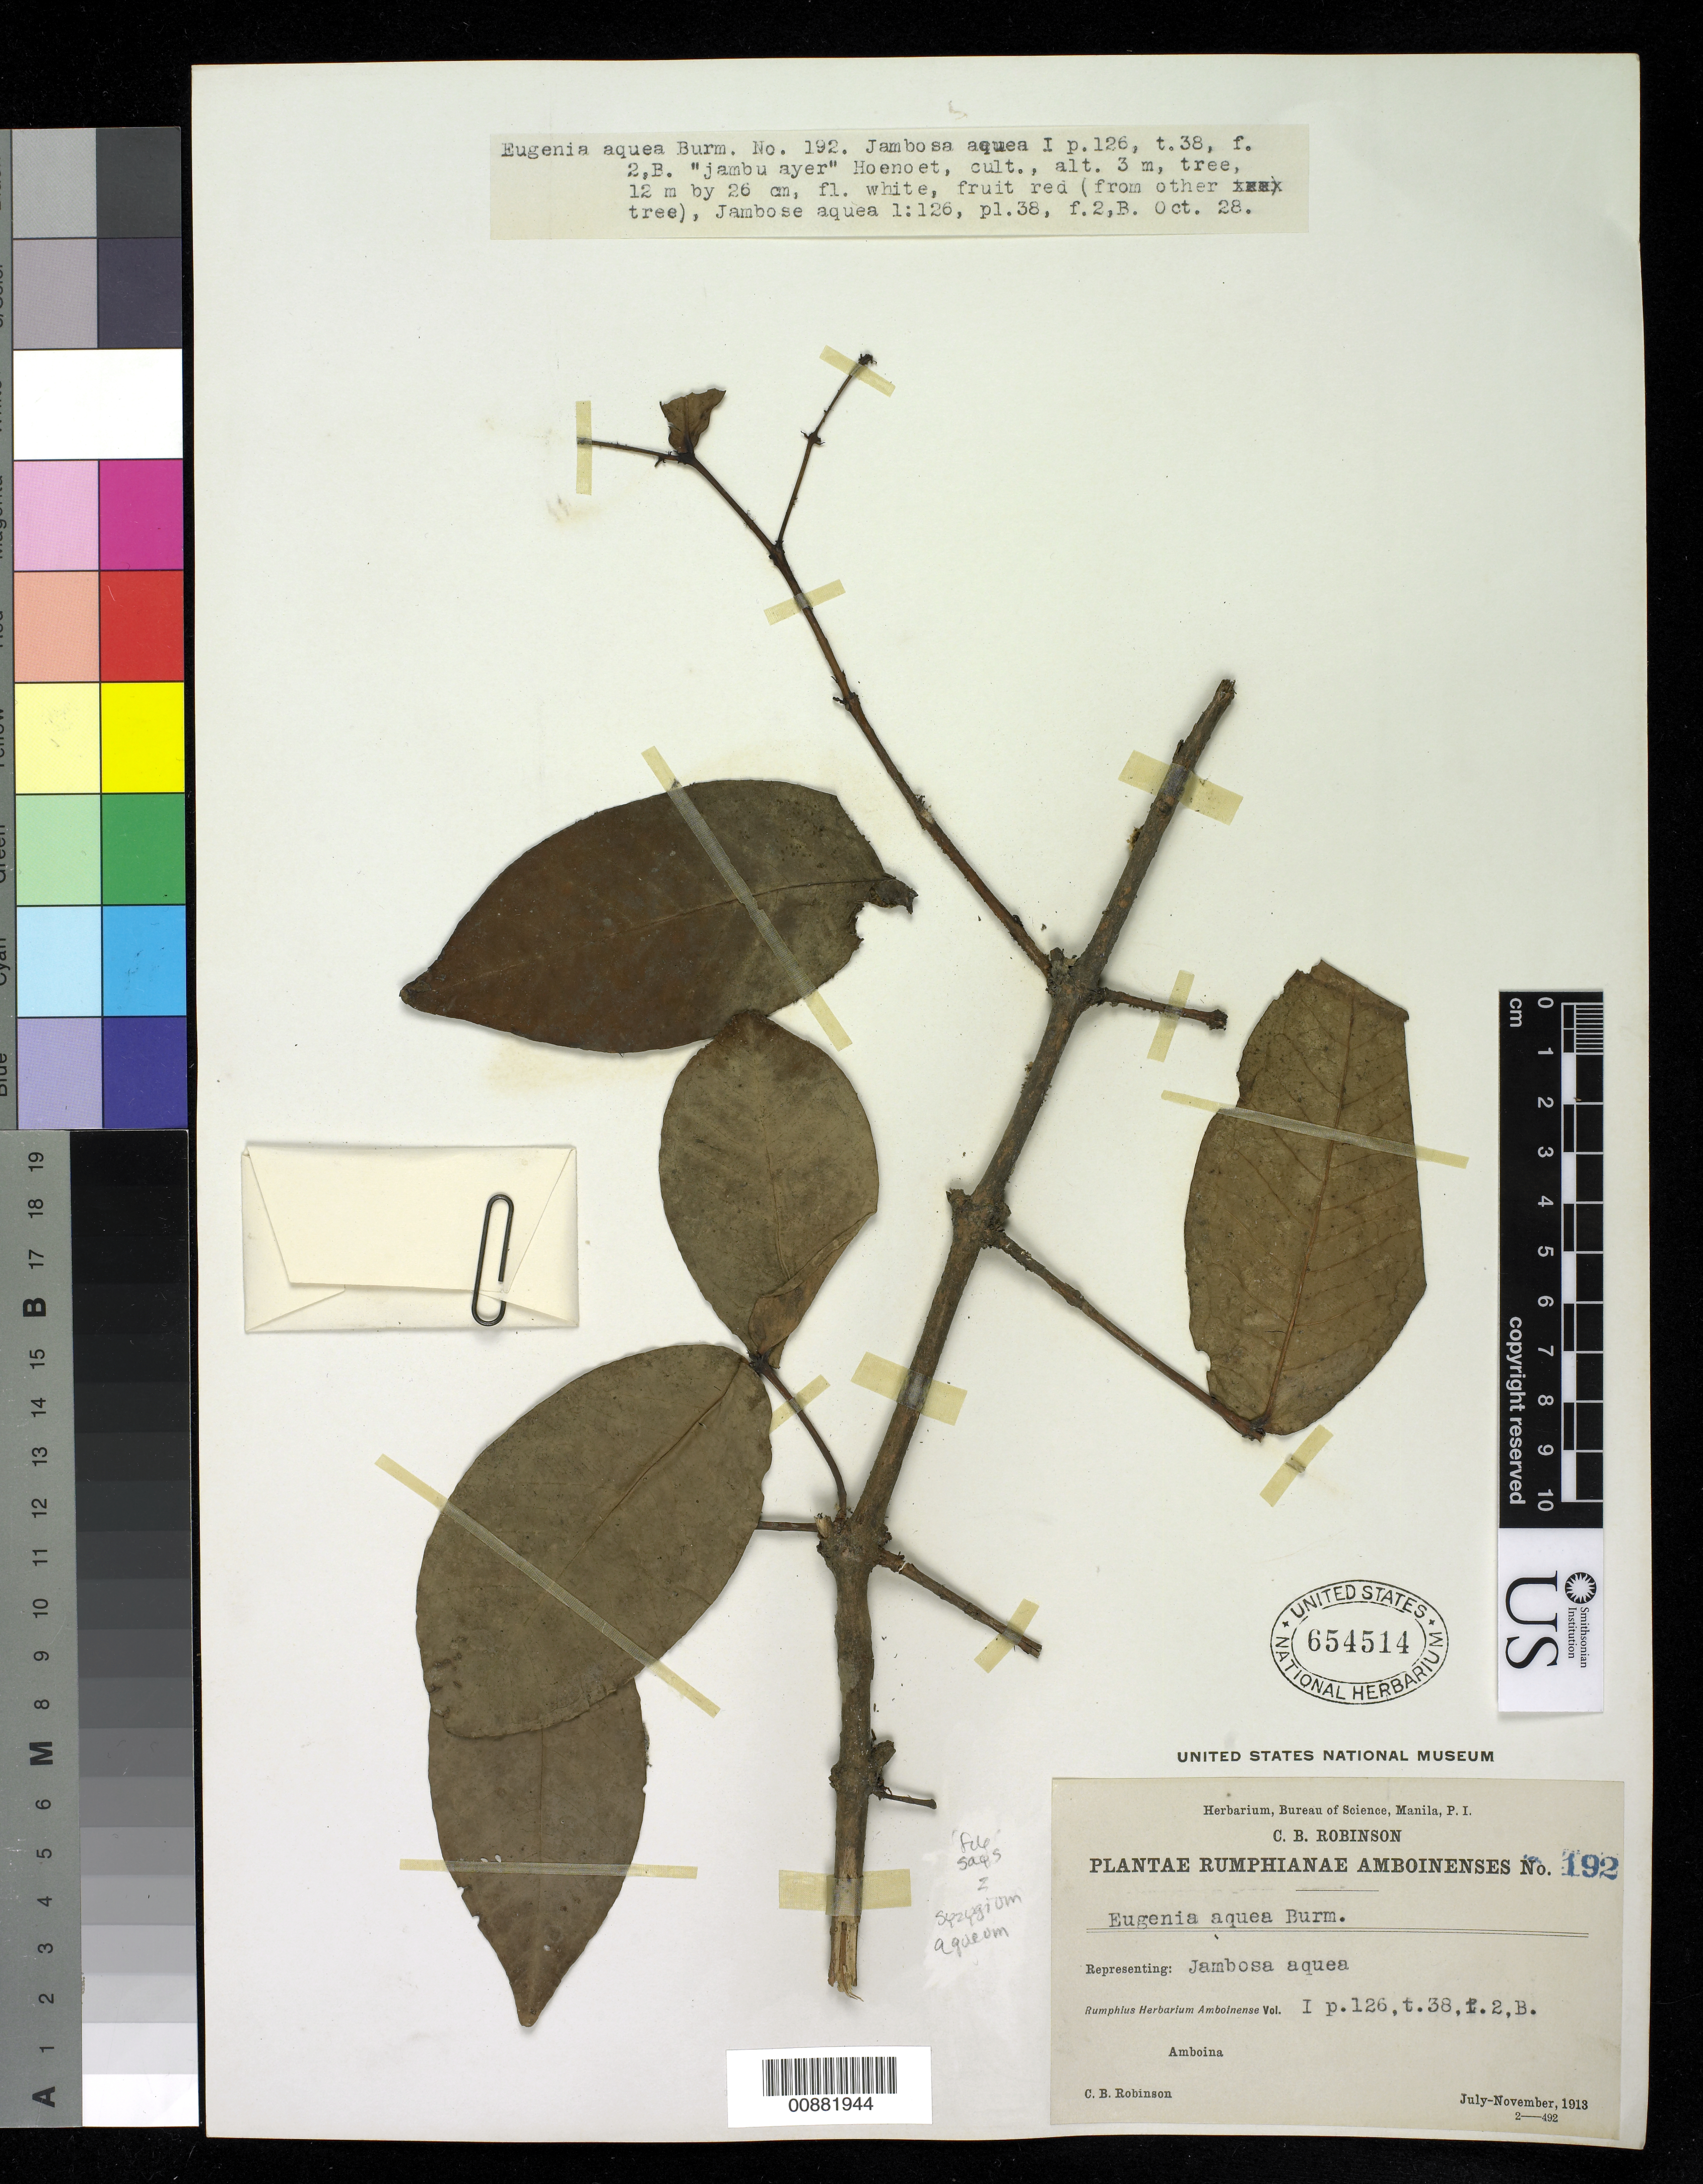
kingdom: Plantae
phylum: Tracheophyta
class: Magnoliopsida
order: Myrtales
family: Myrtaceae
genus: Syzygium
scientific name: Syzygium aqueum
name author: (Burm. f.) Altson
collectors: C. Robinson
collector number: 192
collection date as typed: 28 Oct 1913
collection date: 1913-10-28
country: Indonesia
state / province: Maluku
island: Amboina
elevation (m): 3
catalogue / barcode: US 654514